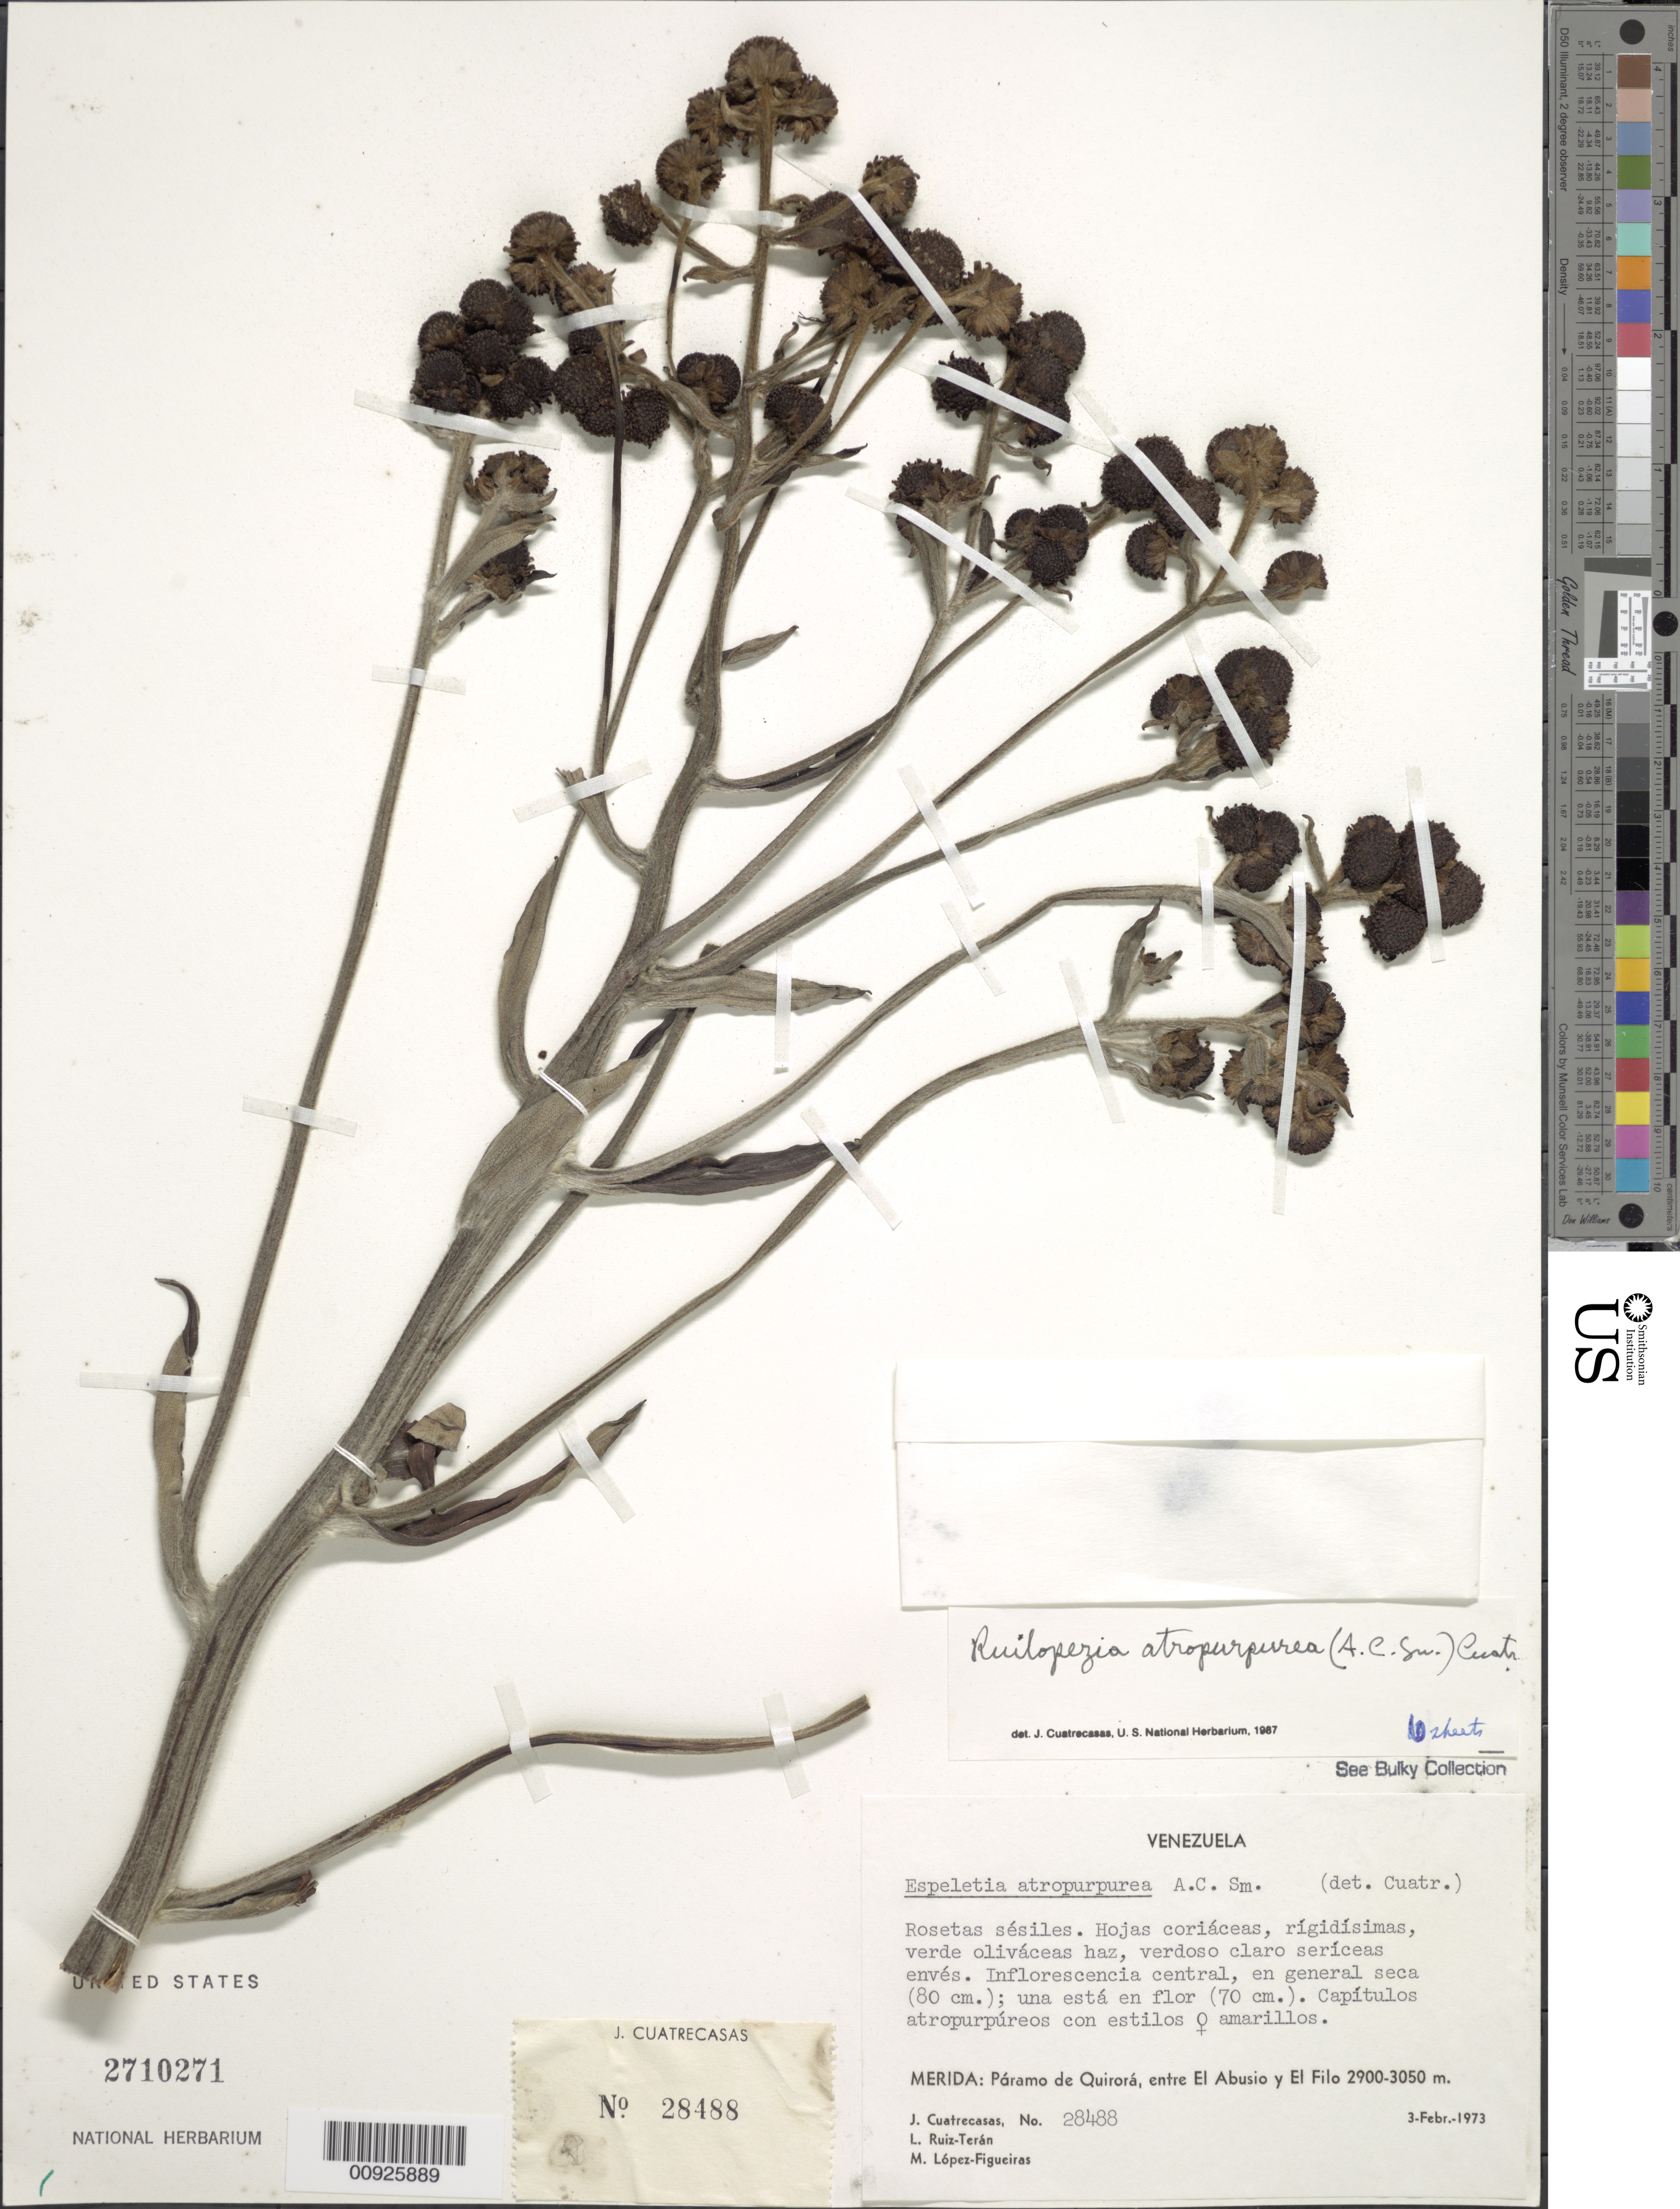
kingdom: Plantae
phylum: Tracheophyta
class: Magnoliopsida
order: Asterales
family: Asteraceae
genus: Ruilopezia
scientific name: Ruilopezia atropurpurea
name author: (A.C. Sm.) Cuatrec.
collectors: J. Cuatrecasas, L. E. Ruíz-Terán & M. López Figueiras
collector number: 28488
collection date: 1973-02-03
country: Venezuela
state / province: Mérida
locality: P. de Quirorá. Entre el Abusio y el Filo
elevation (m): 2900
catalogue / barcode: US 2710271